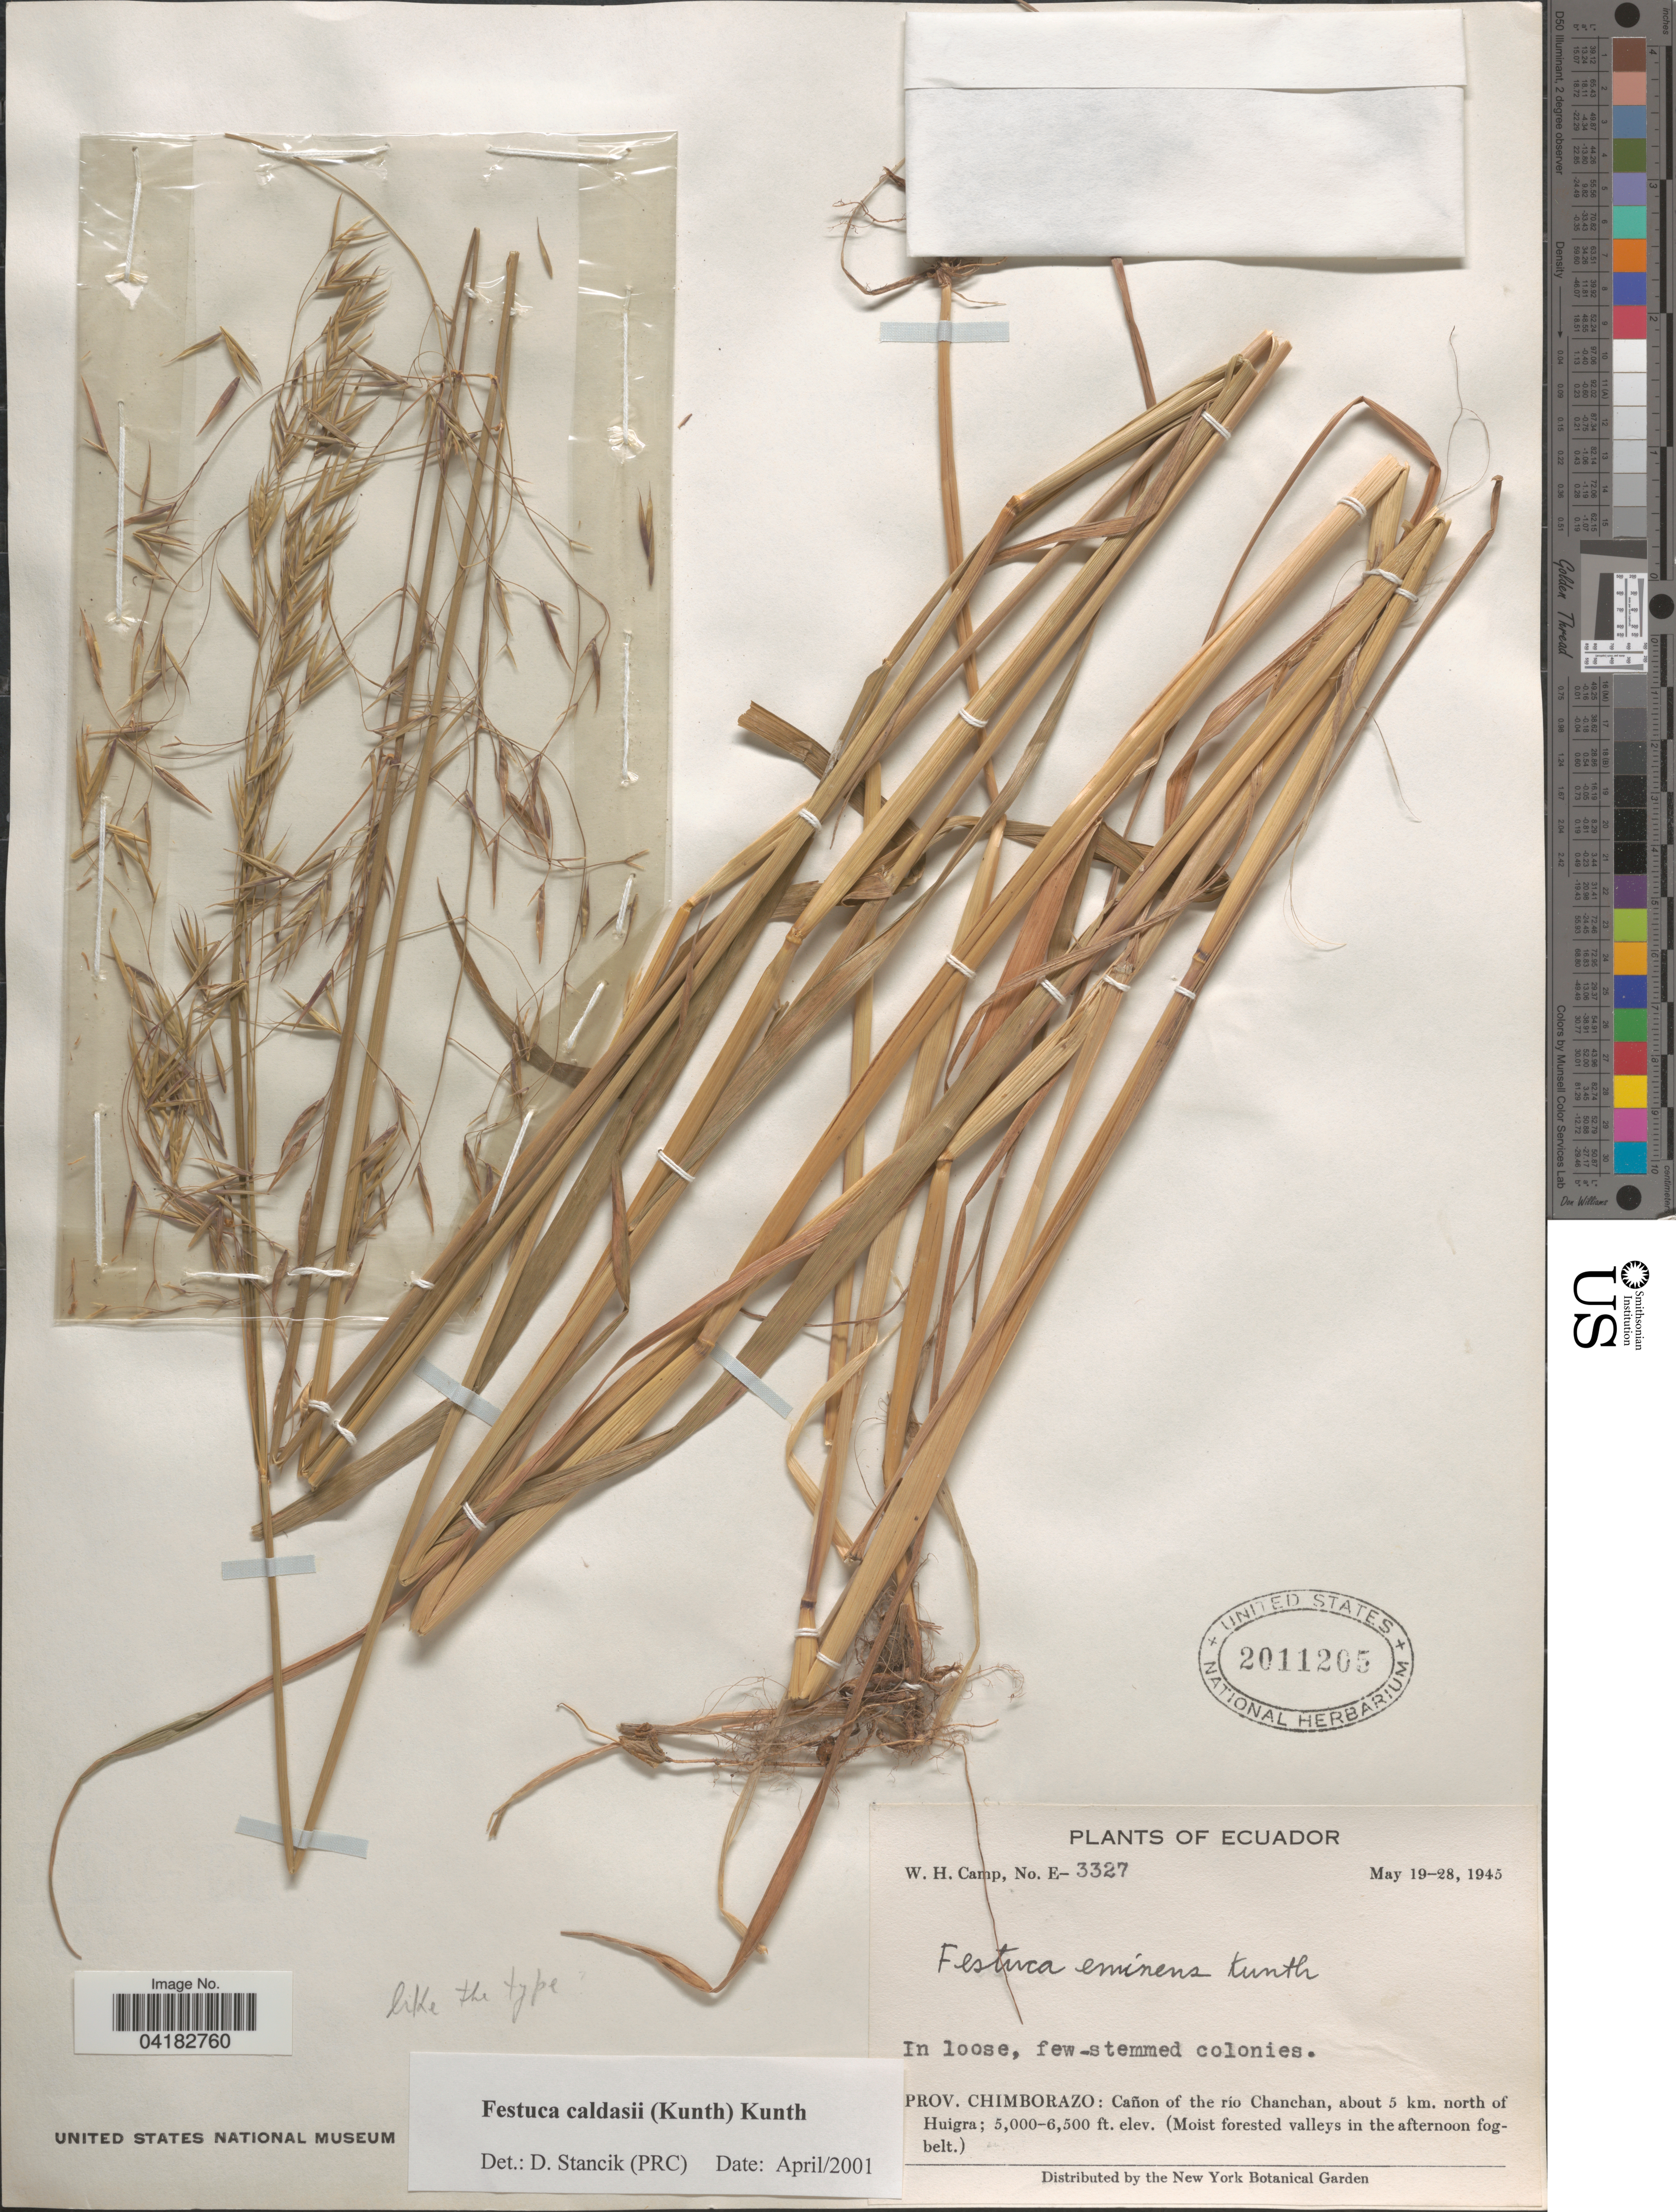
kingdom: Plantae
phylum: Tracheophyta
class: Liliopsida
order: Poales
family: Poaceae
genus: Festuca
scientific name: Festuca caldasii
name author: (Kunth) Kunth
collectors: W. H. Camp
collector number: E-3327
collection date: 1945-05-19/1945-05-28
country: Ecuador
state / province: Chimborazo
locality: Cañon of the río Chanchan, about 5 km. north of Huigra.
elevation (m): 1524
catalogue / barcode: US 2011205